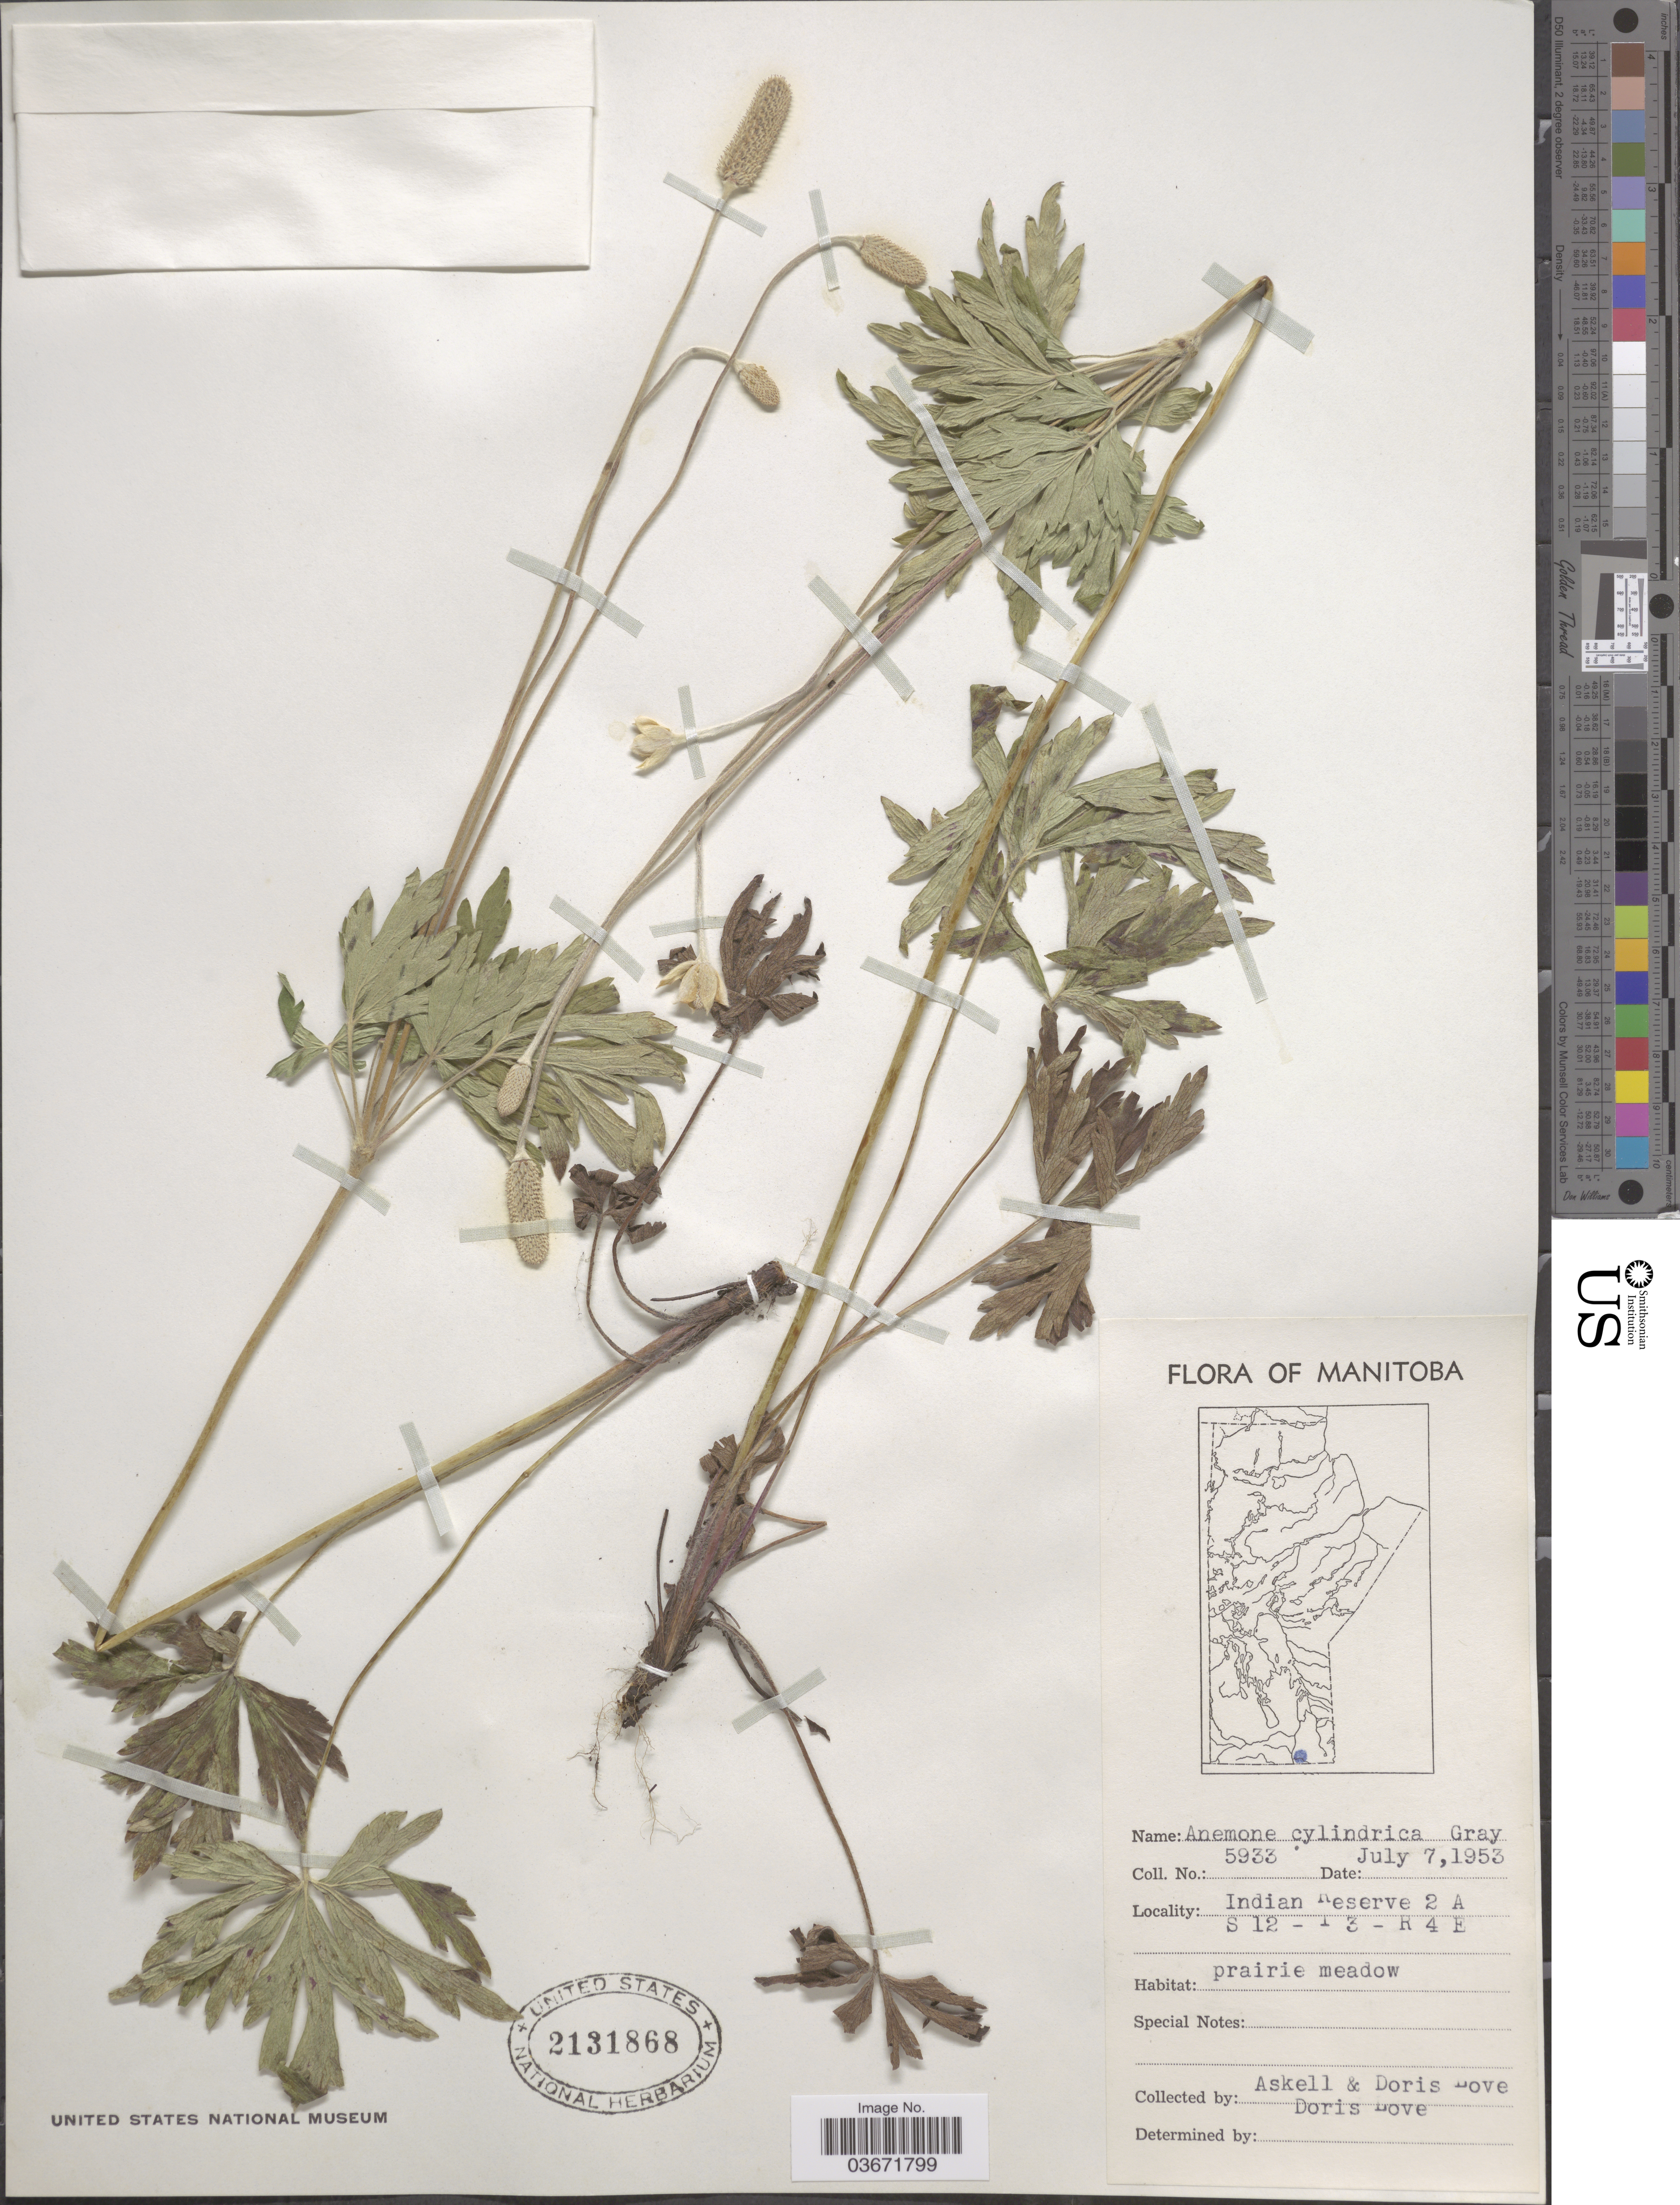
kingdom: Plantae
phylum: Tracheophyta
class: Magnoliopsida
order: Ranunculales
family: Ranunculaceae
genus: Anemone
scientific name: Anemone cylindrica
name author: A. Gray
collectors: Á. Löve & D. Löve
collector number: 5933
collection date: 1953-07-07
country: Canada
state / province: Manitoba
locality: Indian Reserve 2A. S12 - T3 - R4E.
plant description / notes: No precise locality correction needed.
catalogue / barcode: US 2131868